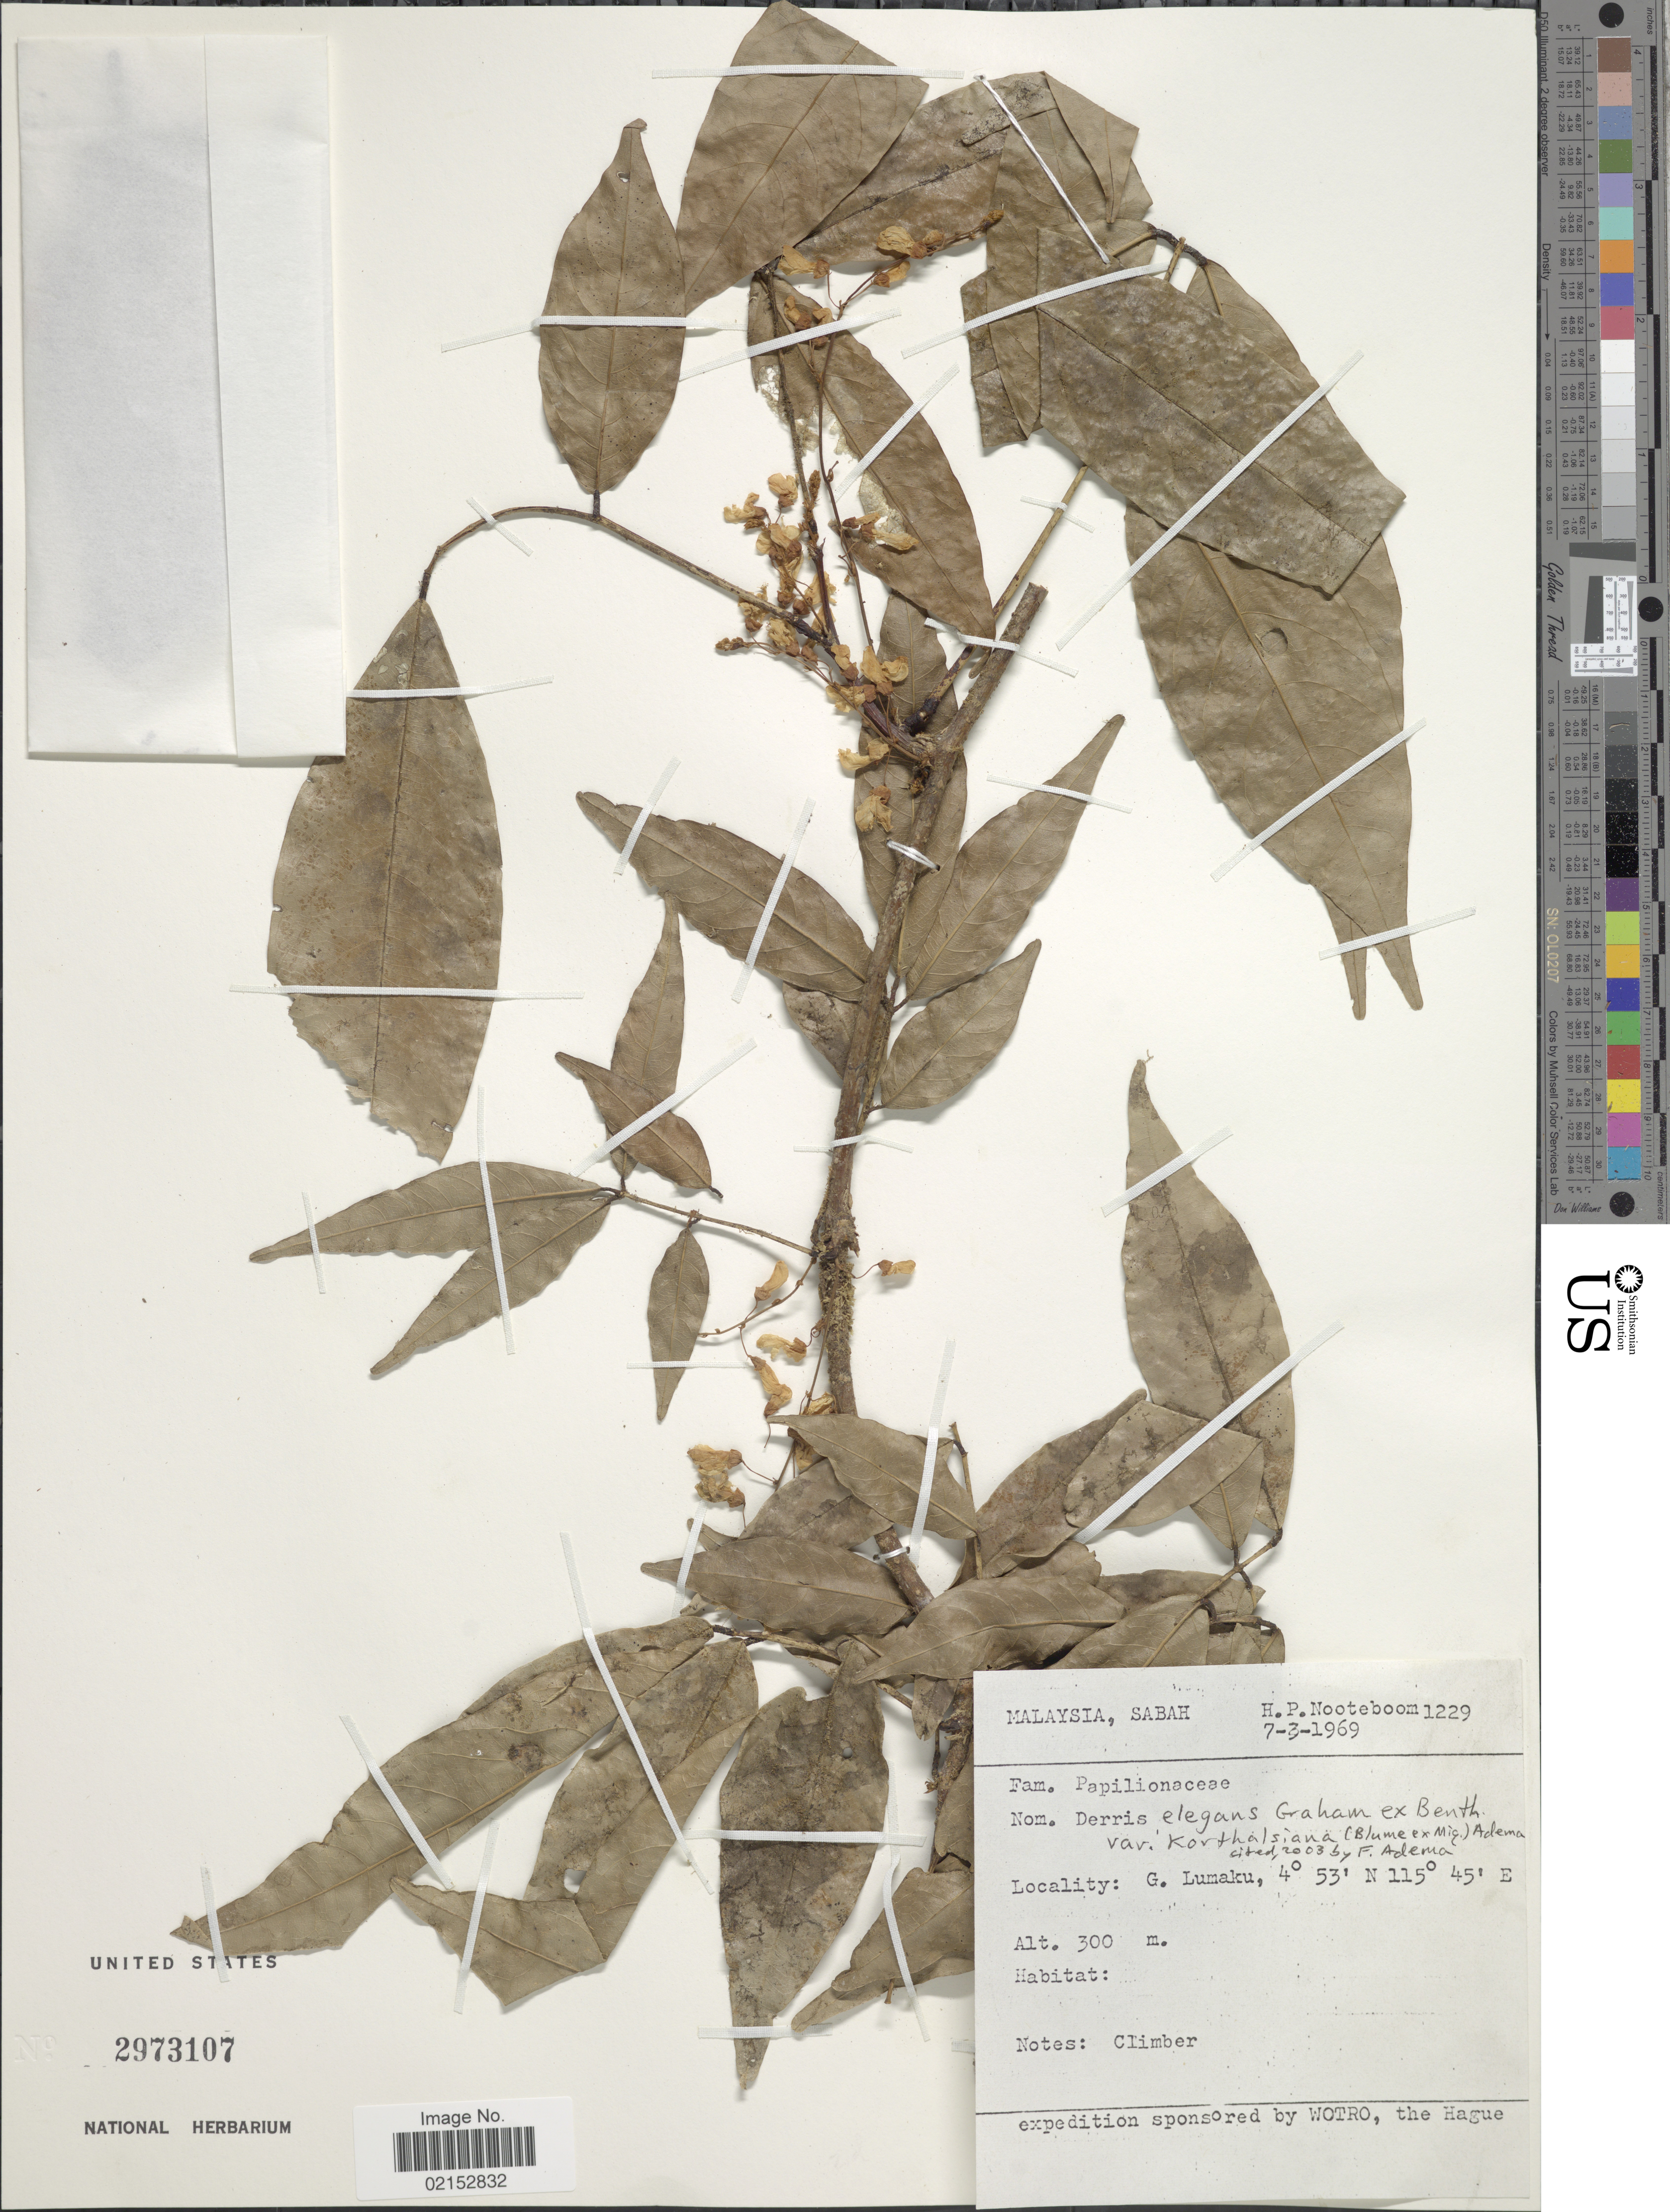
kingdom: Plantae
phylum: Tracheophyta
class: Magnoliopsida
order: Fabales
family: Fabaceae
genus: Derris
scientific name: Derris elegans var. korthalsiana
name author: (Blume ex Miq.) Adema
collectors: H. P. Nooteboom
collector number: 1229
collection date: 1969-03-07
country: Malaysia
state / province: Sabah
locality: G. Lumaku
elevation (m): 300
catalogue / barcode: US 2973107